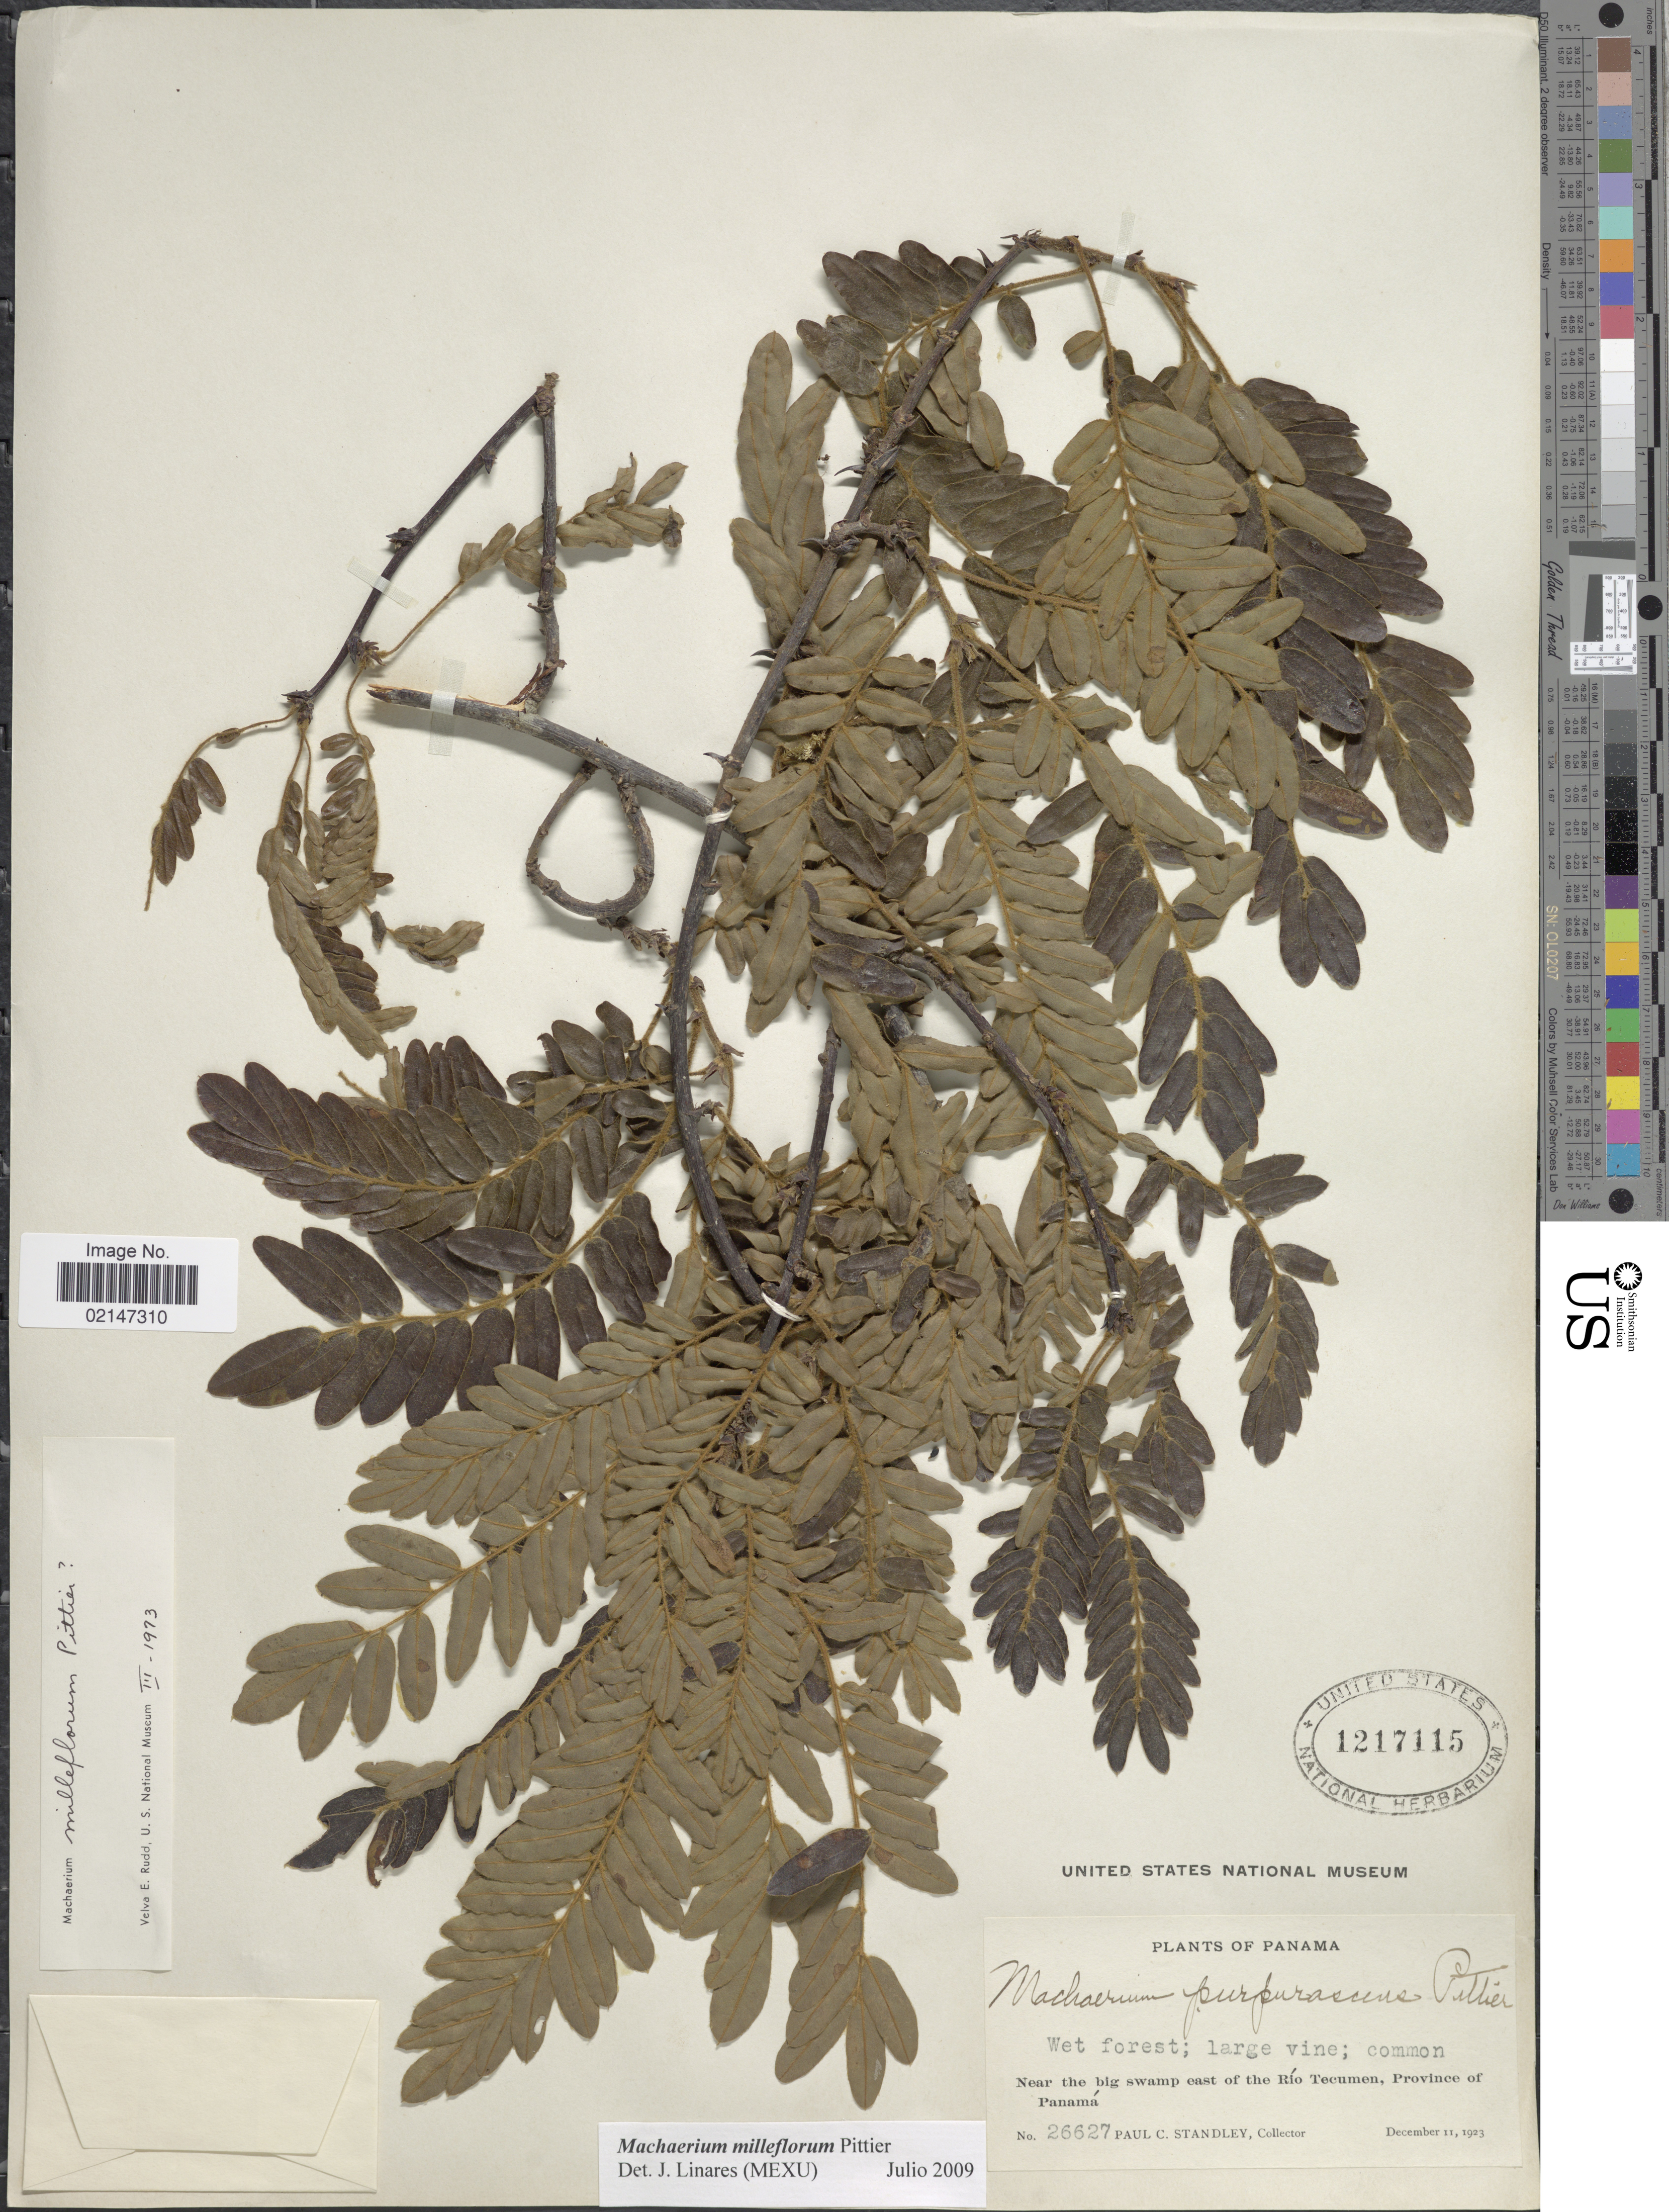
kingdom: Plantae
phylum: Tracheophyta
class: Magnoliopsida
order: Fabales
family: Fabaceae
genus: Machaerium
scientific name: Machaerium milleflorum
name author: Pittier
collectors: P. C. Standley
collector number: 26627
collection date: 1923-12-11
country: Panama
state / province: Panamá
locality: Wet forest; Near the big swamp east of the Río Tecumen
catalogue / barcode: US 1217115